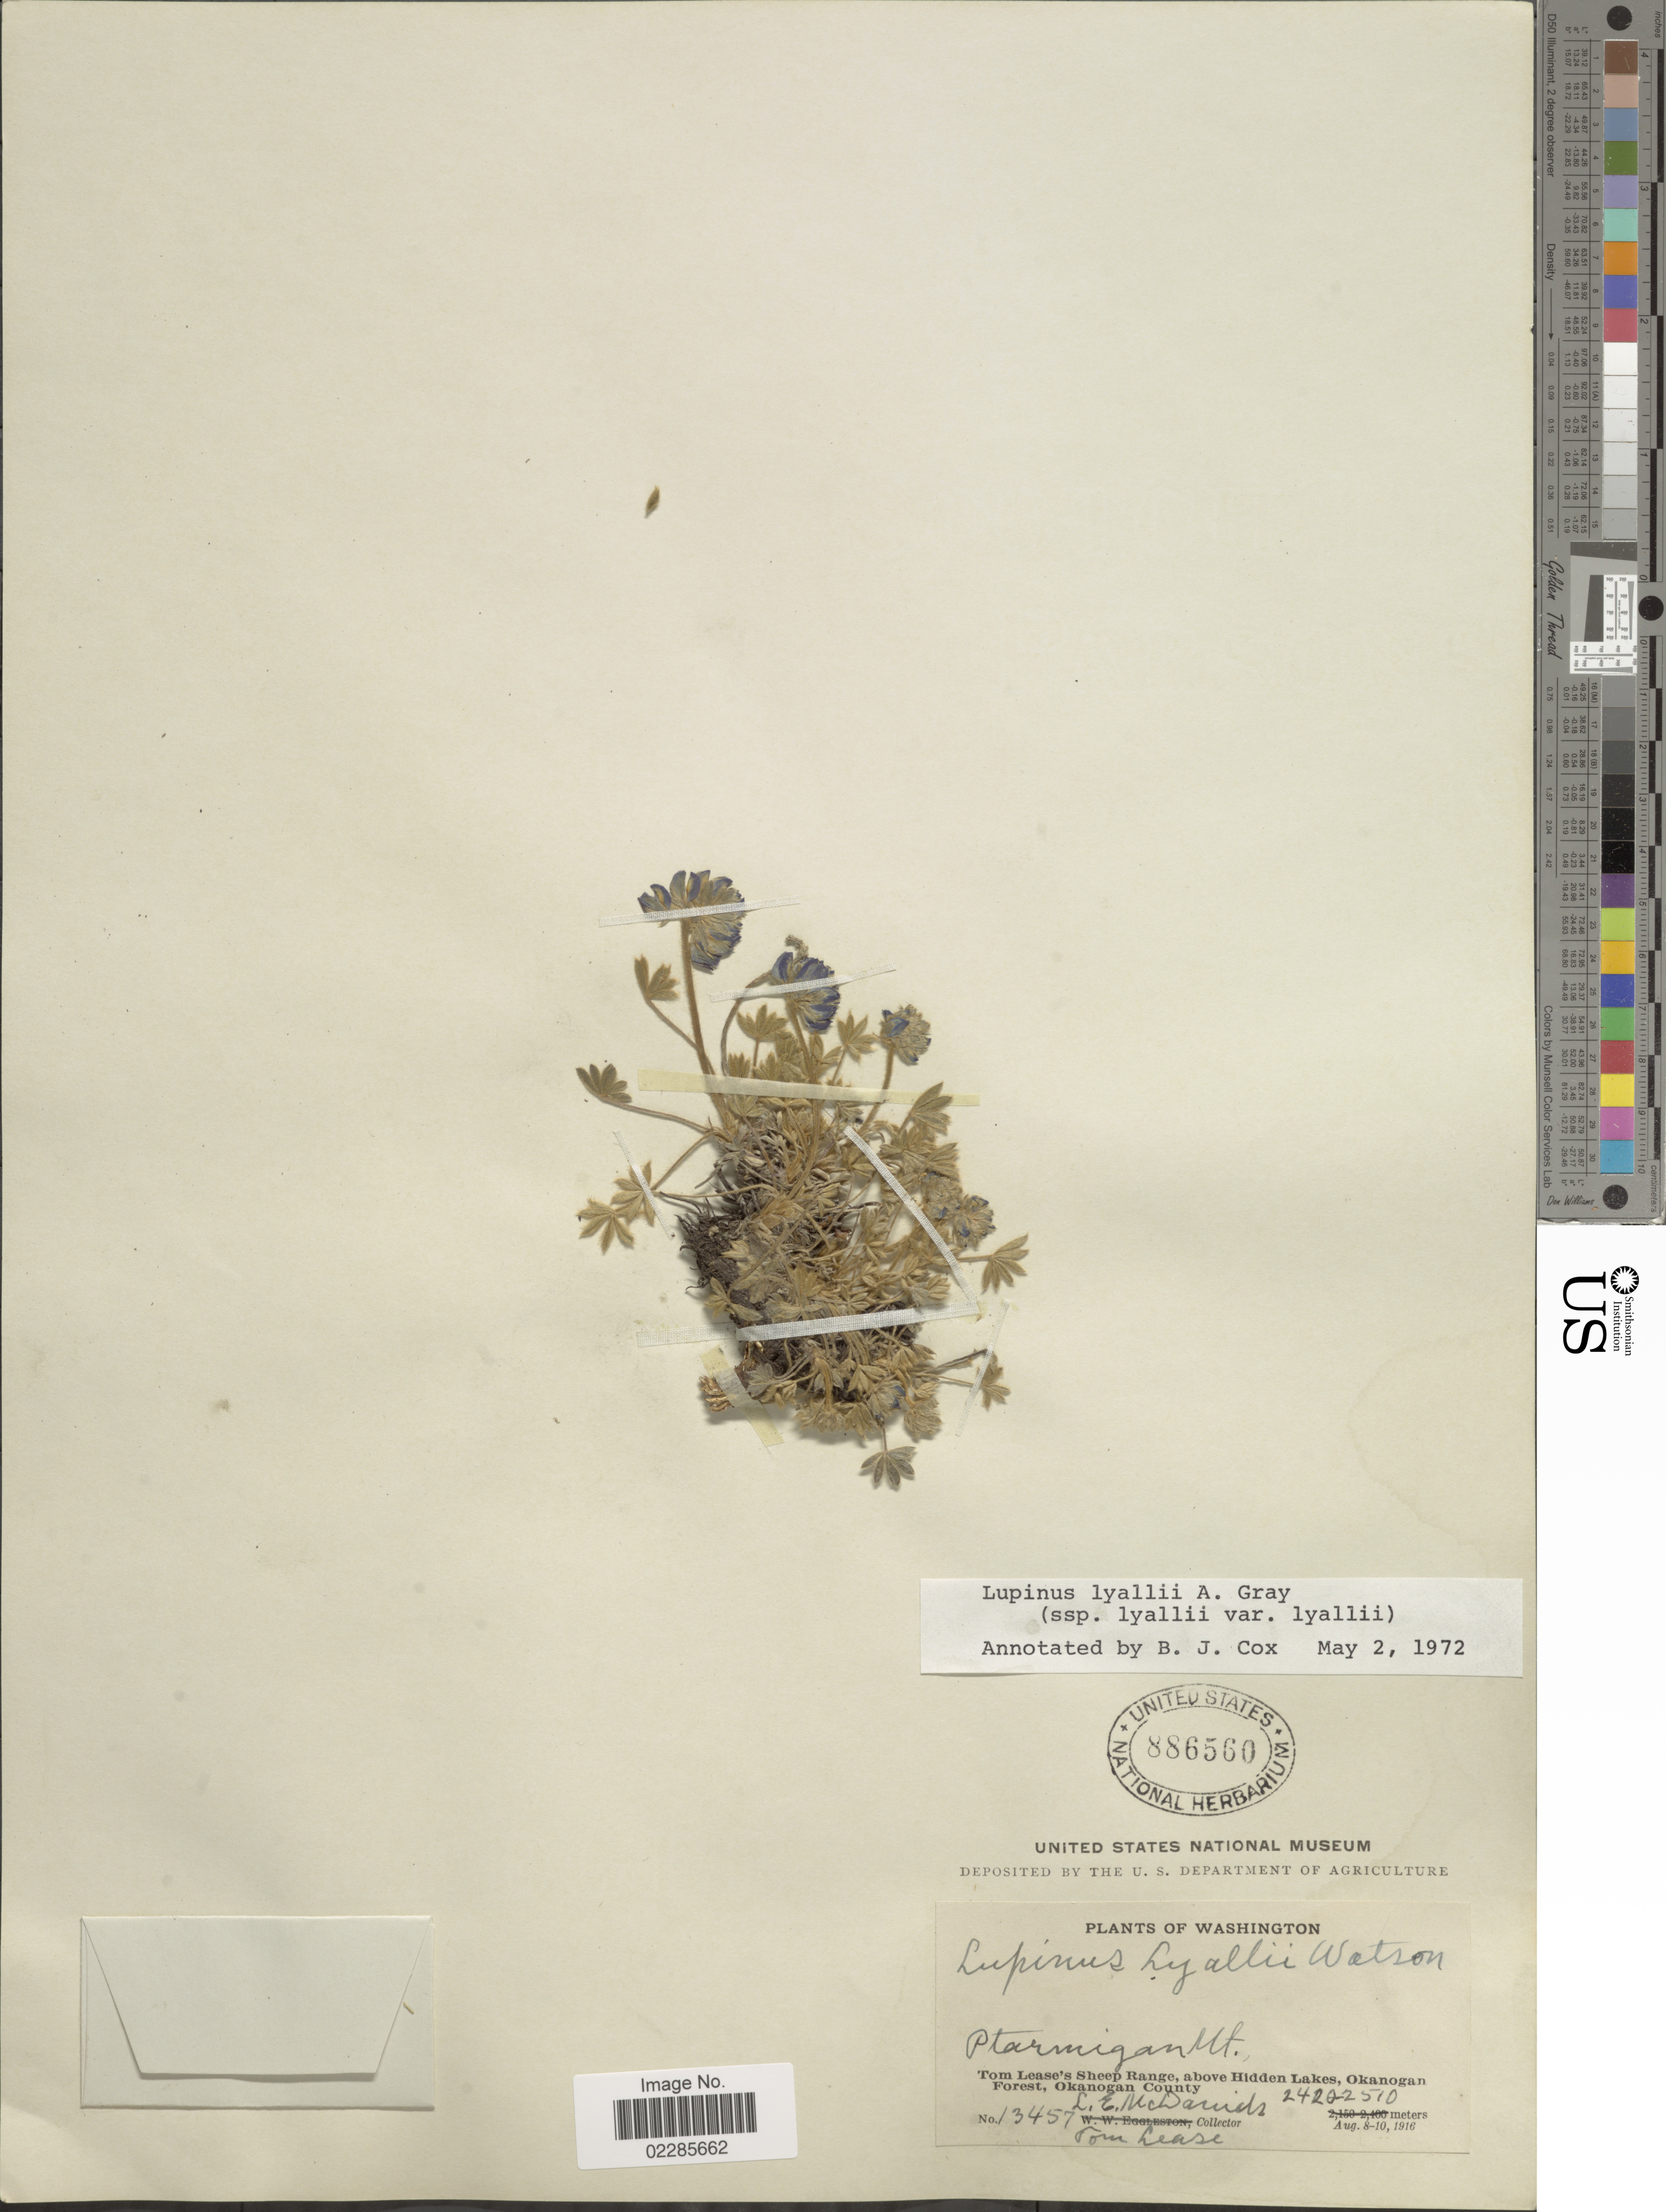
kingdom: Plantae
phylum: Tracheophyta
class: Magnoliopsida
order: Fabales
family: Fabaceae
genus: Lupinus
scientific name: Lupinus lyallii subsp. lyallii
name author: A. Gray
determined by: Cox, B. J.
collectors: L. McDaniels & T. Lease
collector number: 13457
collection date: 1916-08-08/1916-08-10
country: United States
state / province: Washington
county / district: Okanogan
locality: Ptarmigan Mt, Tom Leaseés Sheep Range, above Hidden Lakes, Okanogan Forest, Okanogan County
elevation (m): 2420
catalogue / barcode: US 886560